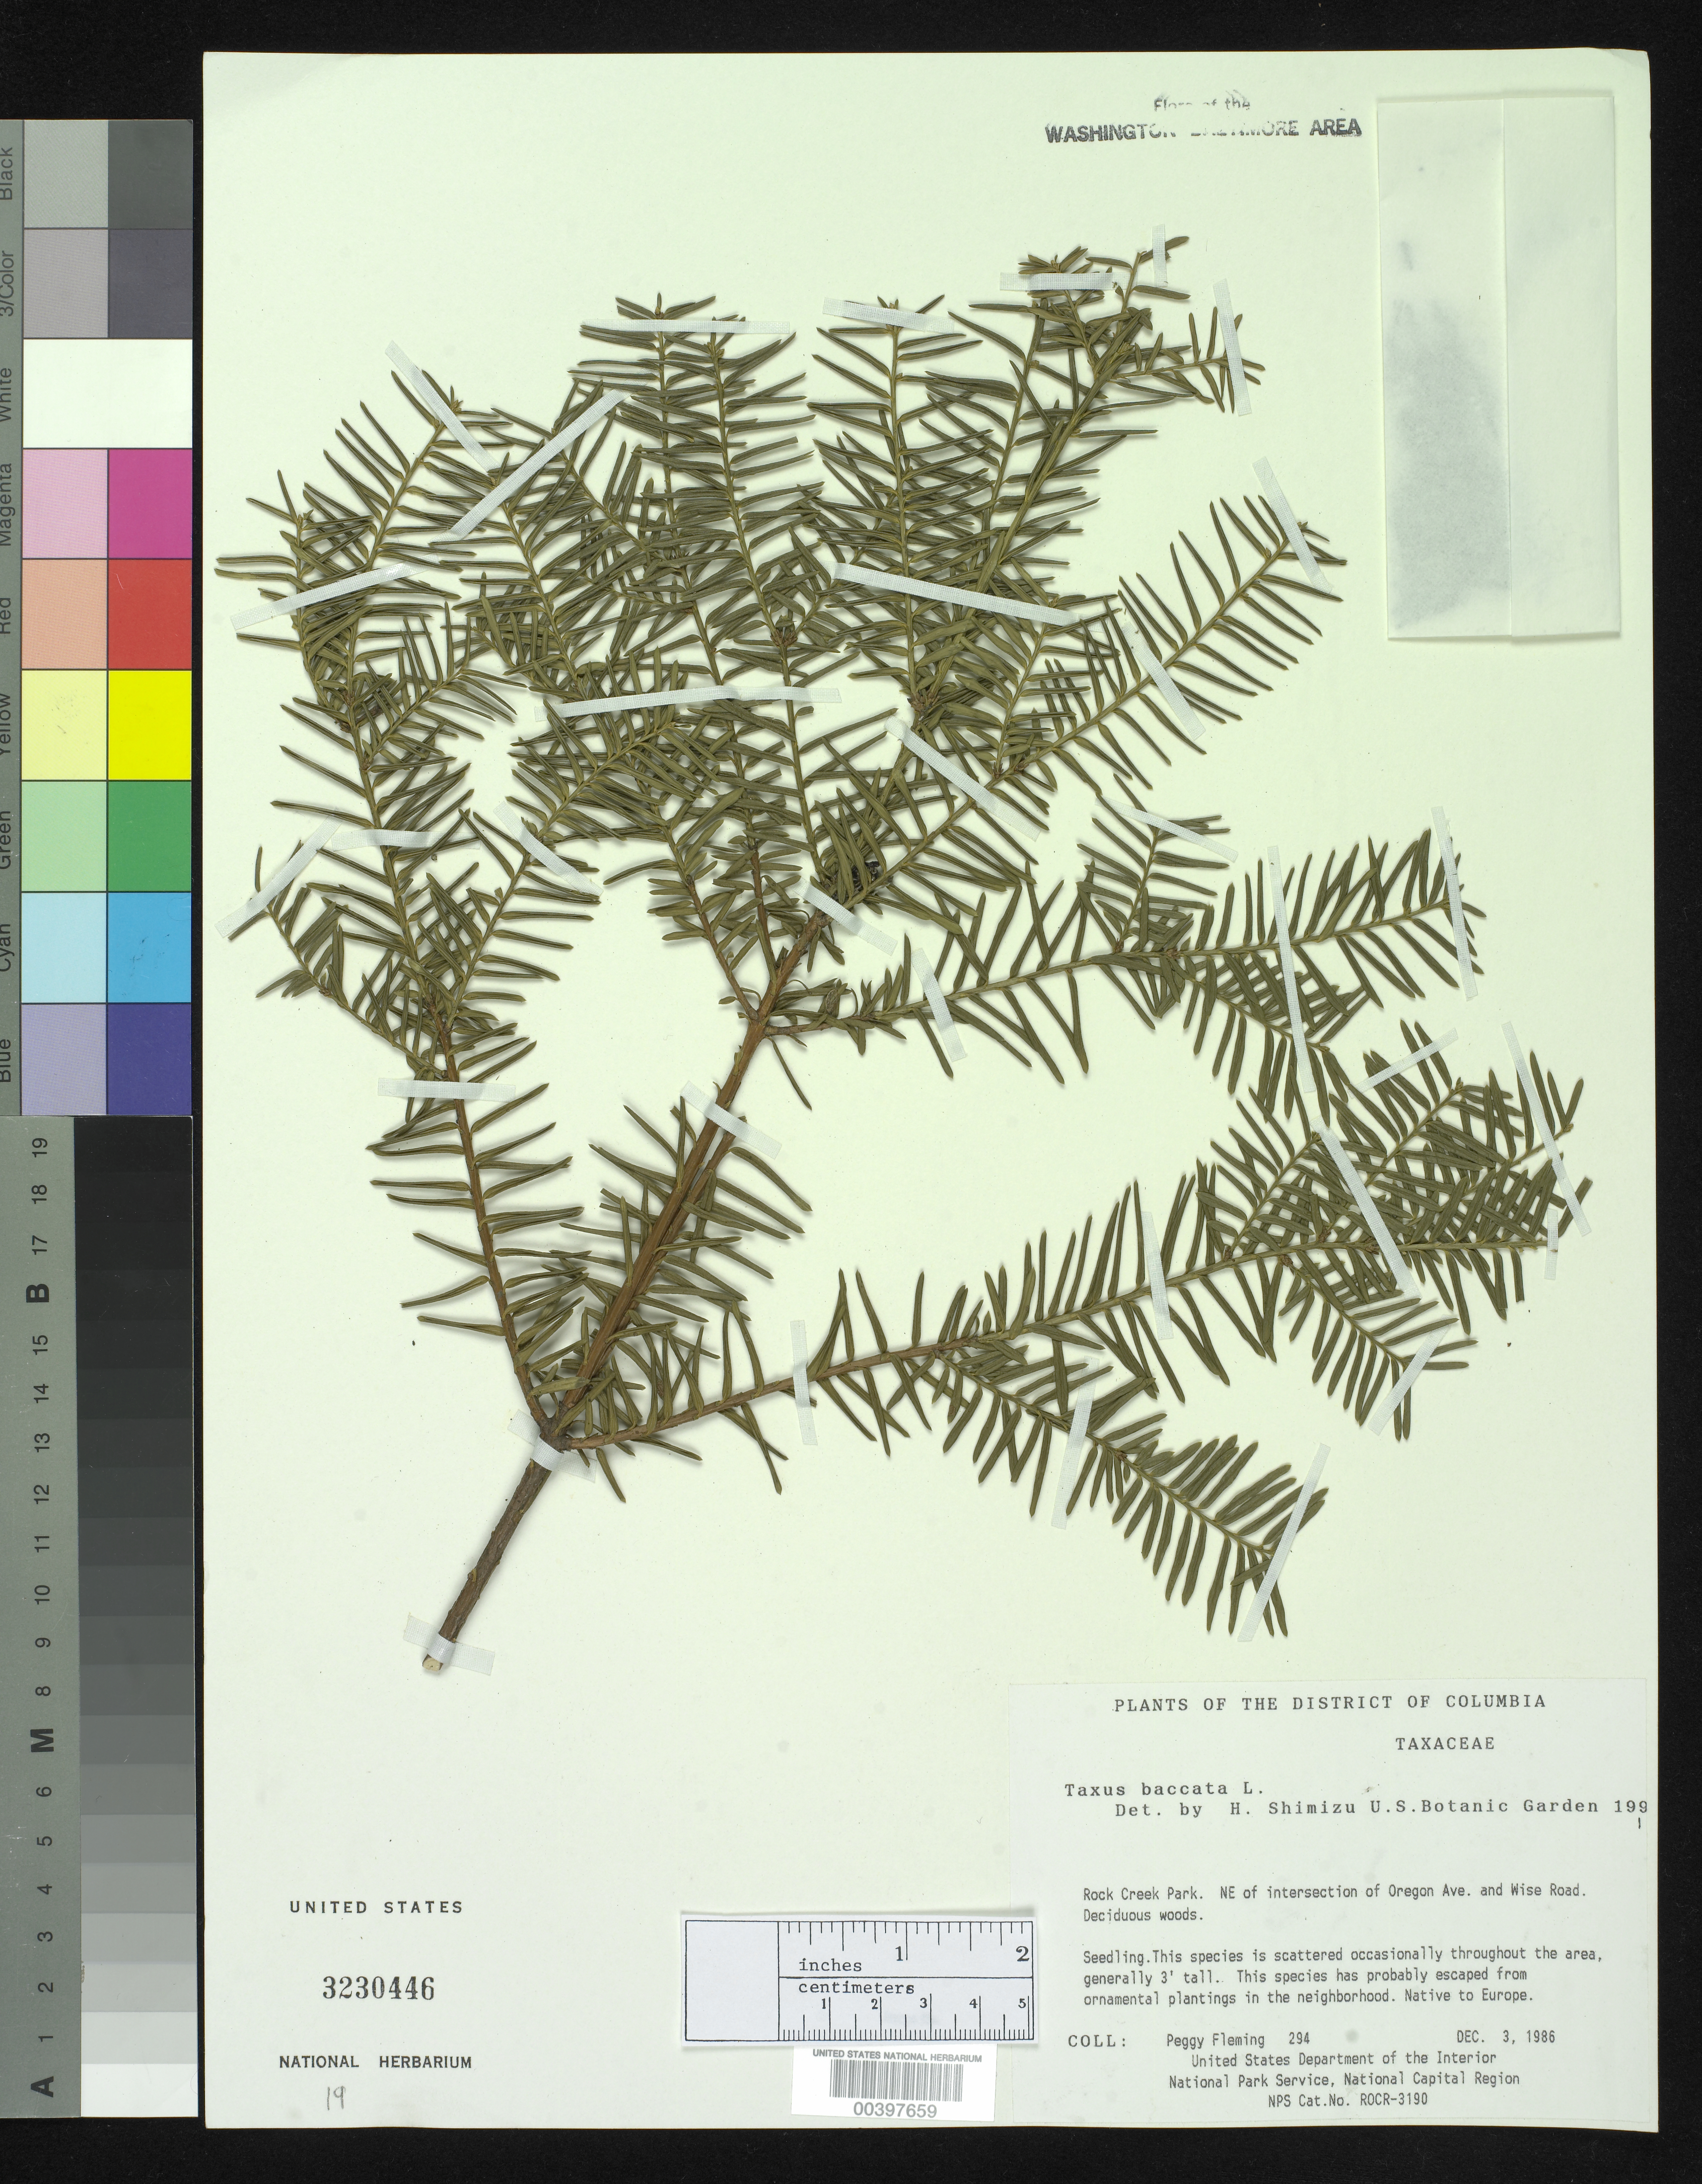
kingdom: Plantae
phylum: Tracheophyta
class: Pinopsida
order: Pinales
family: Taxaceae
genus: Taxus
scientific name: Taxus baccata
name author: L.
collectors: P. Fleming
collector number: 294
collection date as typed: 03 Dec 1986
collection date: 1986-12-03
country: United States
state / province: District of Columbia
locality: Rock Creek Park, NE of Oregon Ave and Wise Road Rock Creek Park and vicinity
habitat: Deciduous woods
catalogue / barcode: US 3230446